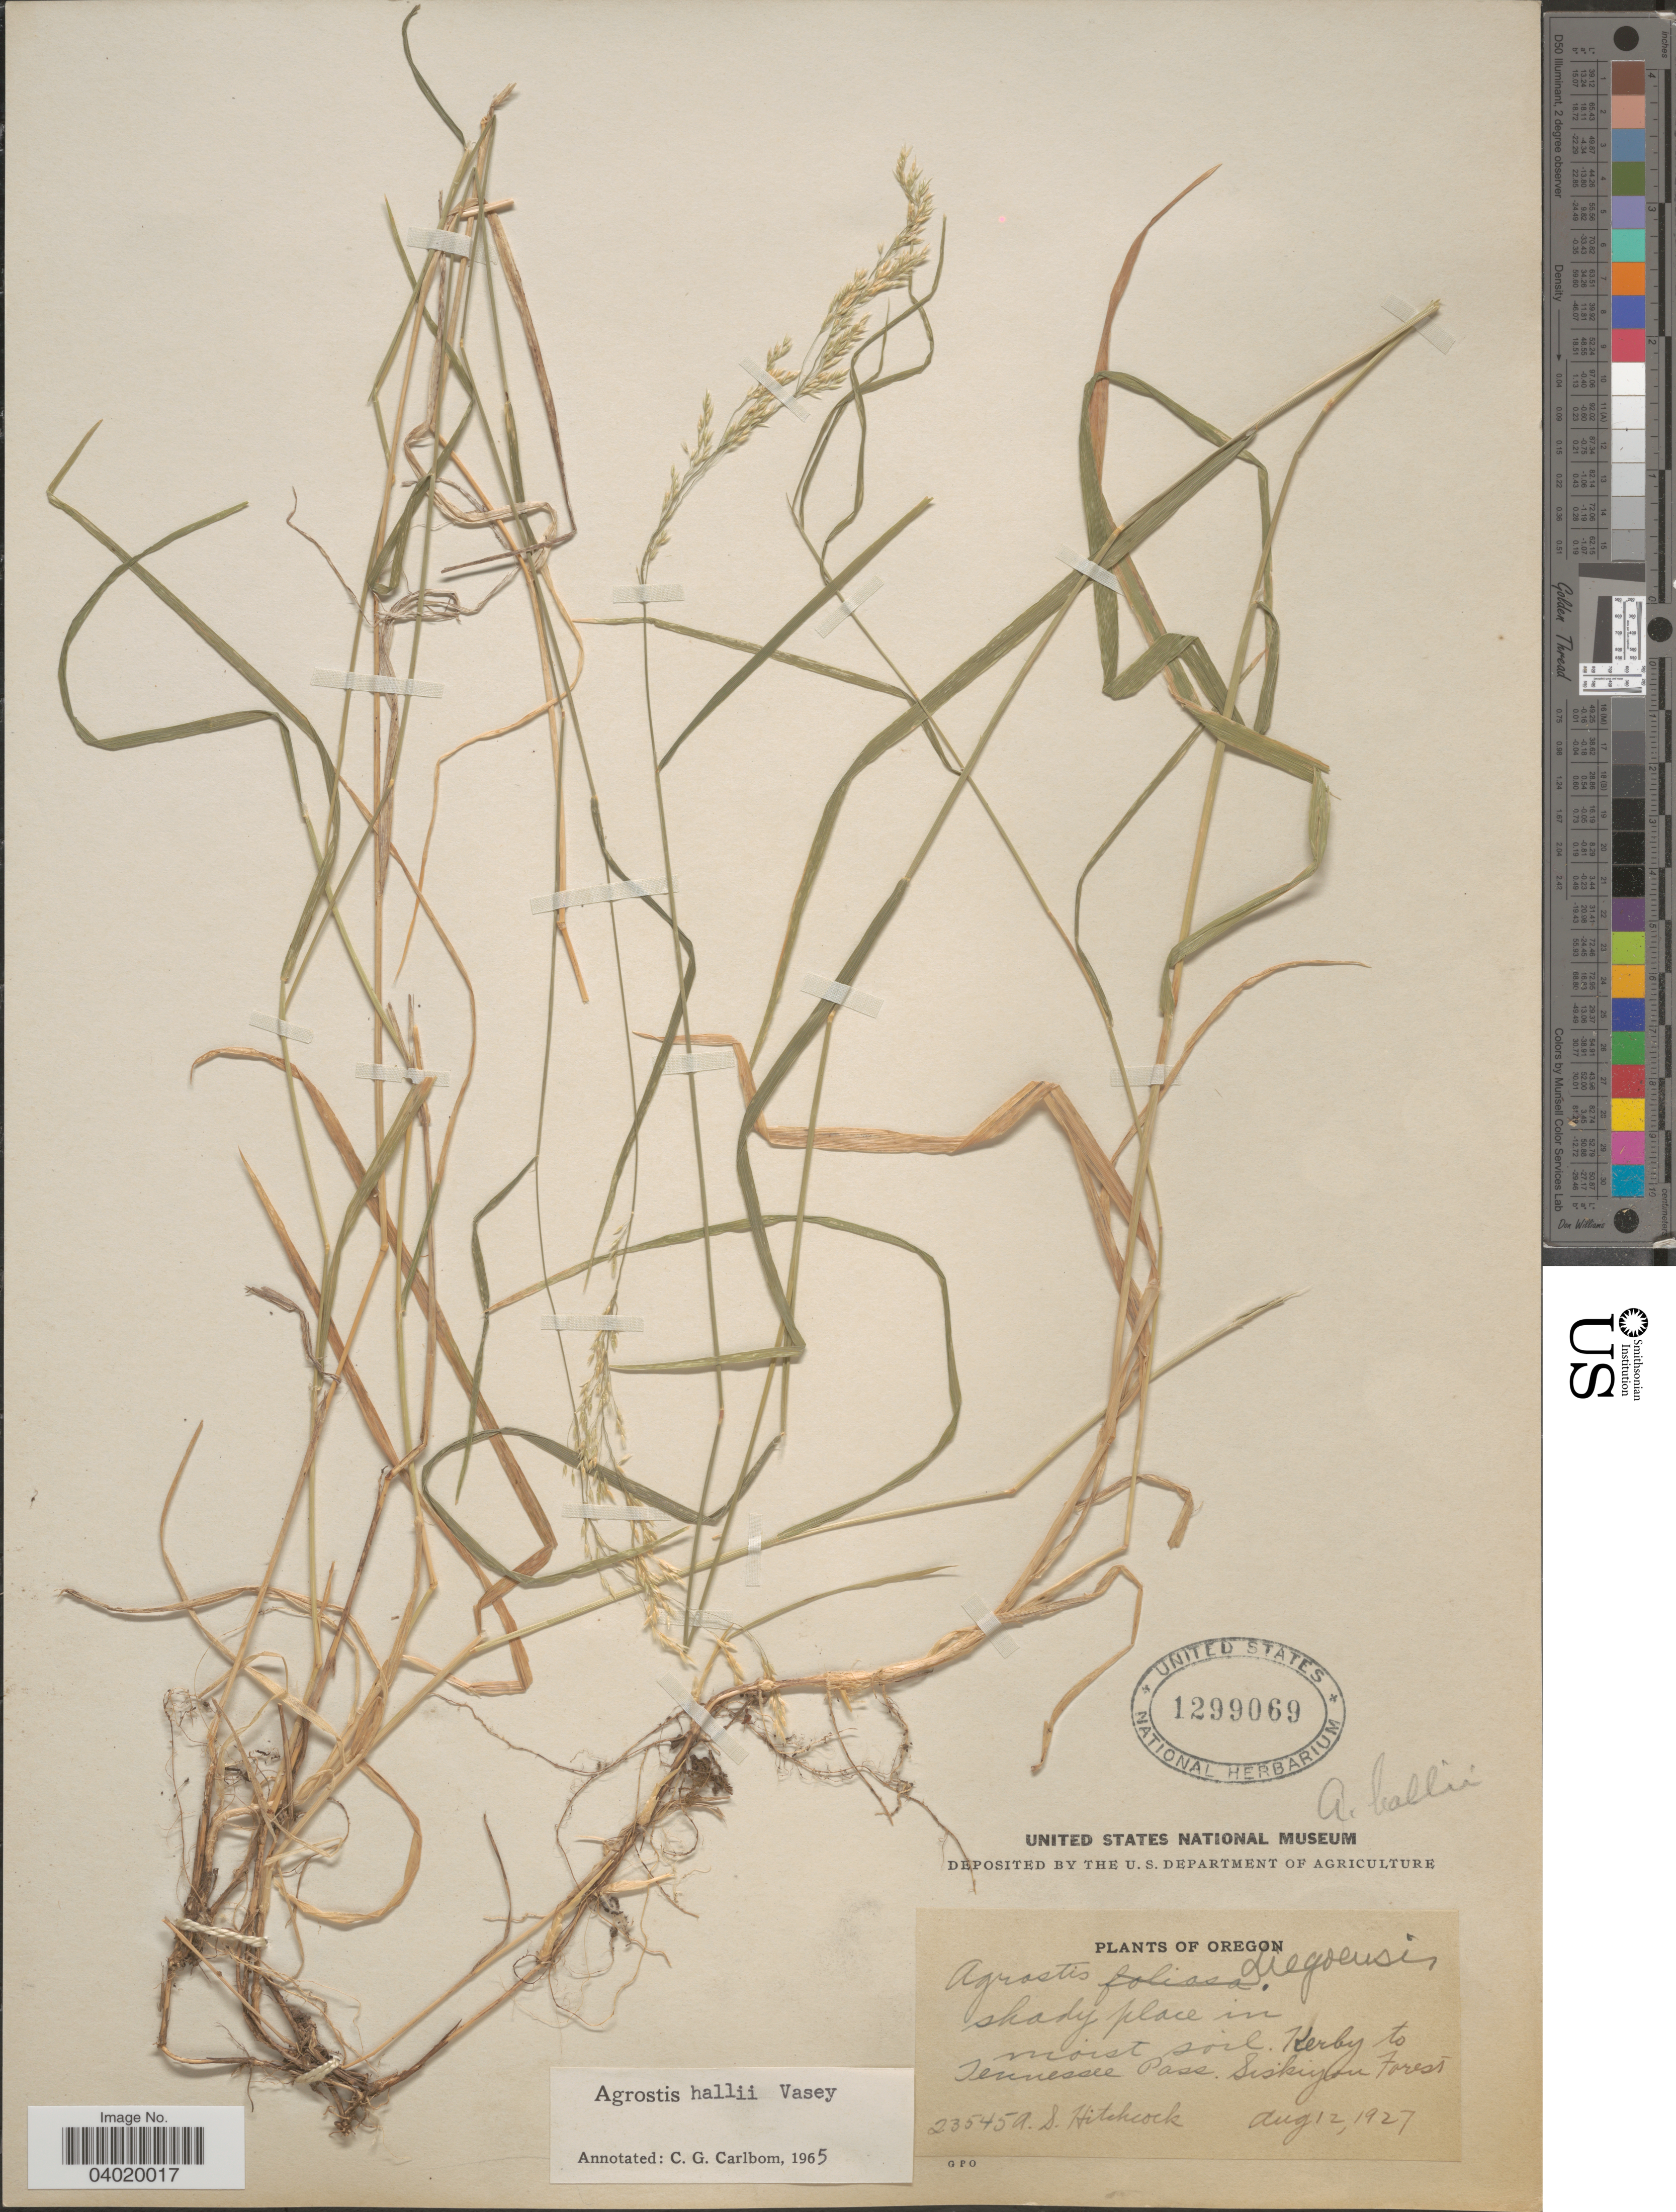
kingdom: Plantae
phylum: Tracheophyta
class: Liliopsida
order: Poales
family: Poaceae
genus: Agrostis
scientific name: Agrostis hallii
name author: Vasey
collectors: A. S. Hitchcock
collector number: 23545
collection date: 1927-08-12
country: United States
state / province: Oregon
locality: Kerby to Tennessee Pass. Siskiyou Forest.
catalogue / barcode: US 1299069